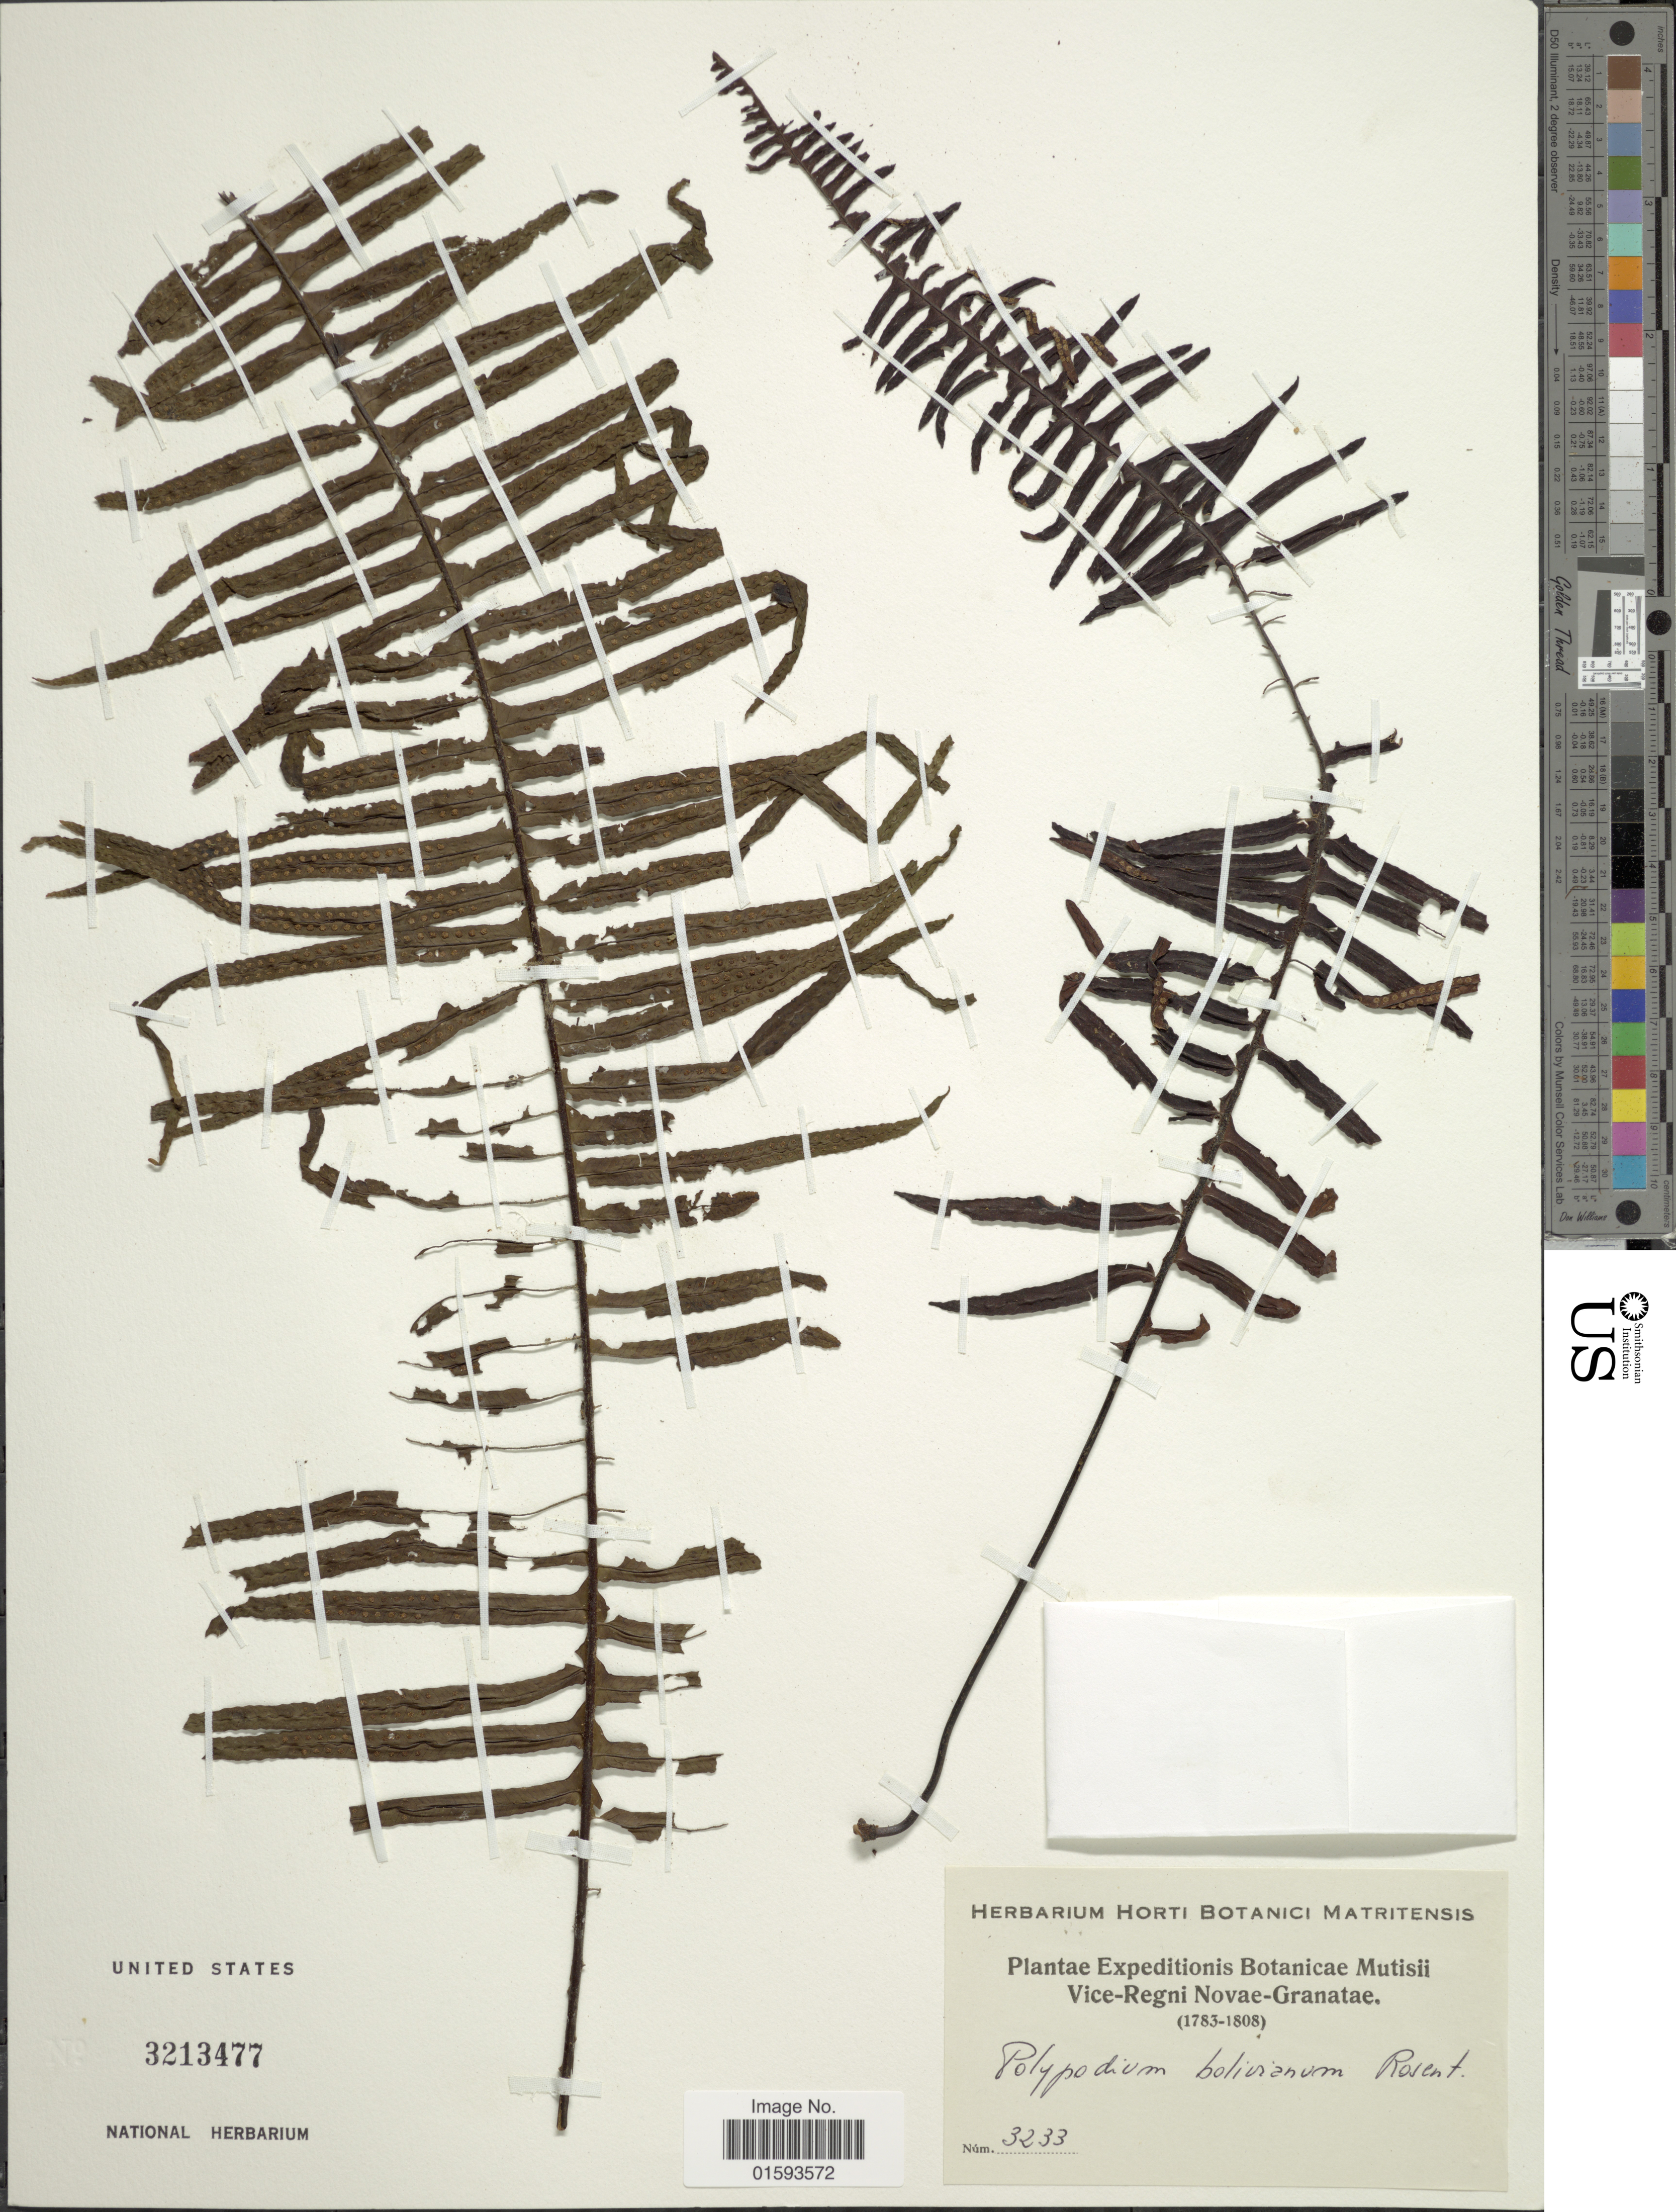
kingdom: Plantae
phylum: Tracheophyta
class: Polypodiopsida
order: Polypodiales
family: Polypodiaceae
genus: Pecluma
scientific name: Pecluma divaricata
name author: (E. Fourn.) Mickel & Beitel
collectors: Expeditions Botanicae Mutisii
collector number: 3233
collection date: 1783/1808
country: Colombia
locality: Vice-Regni Novae-Granatae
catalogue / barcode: US 3213477